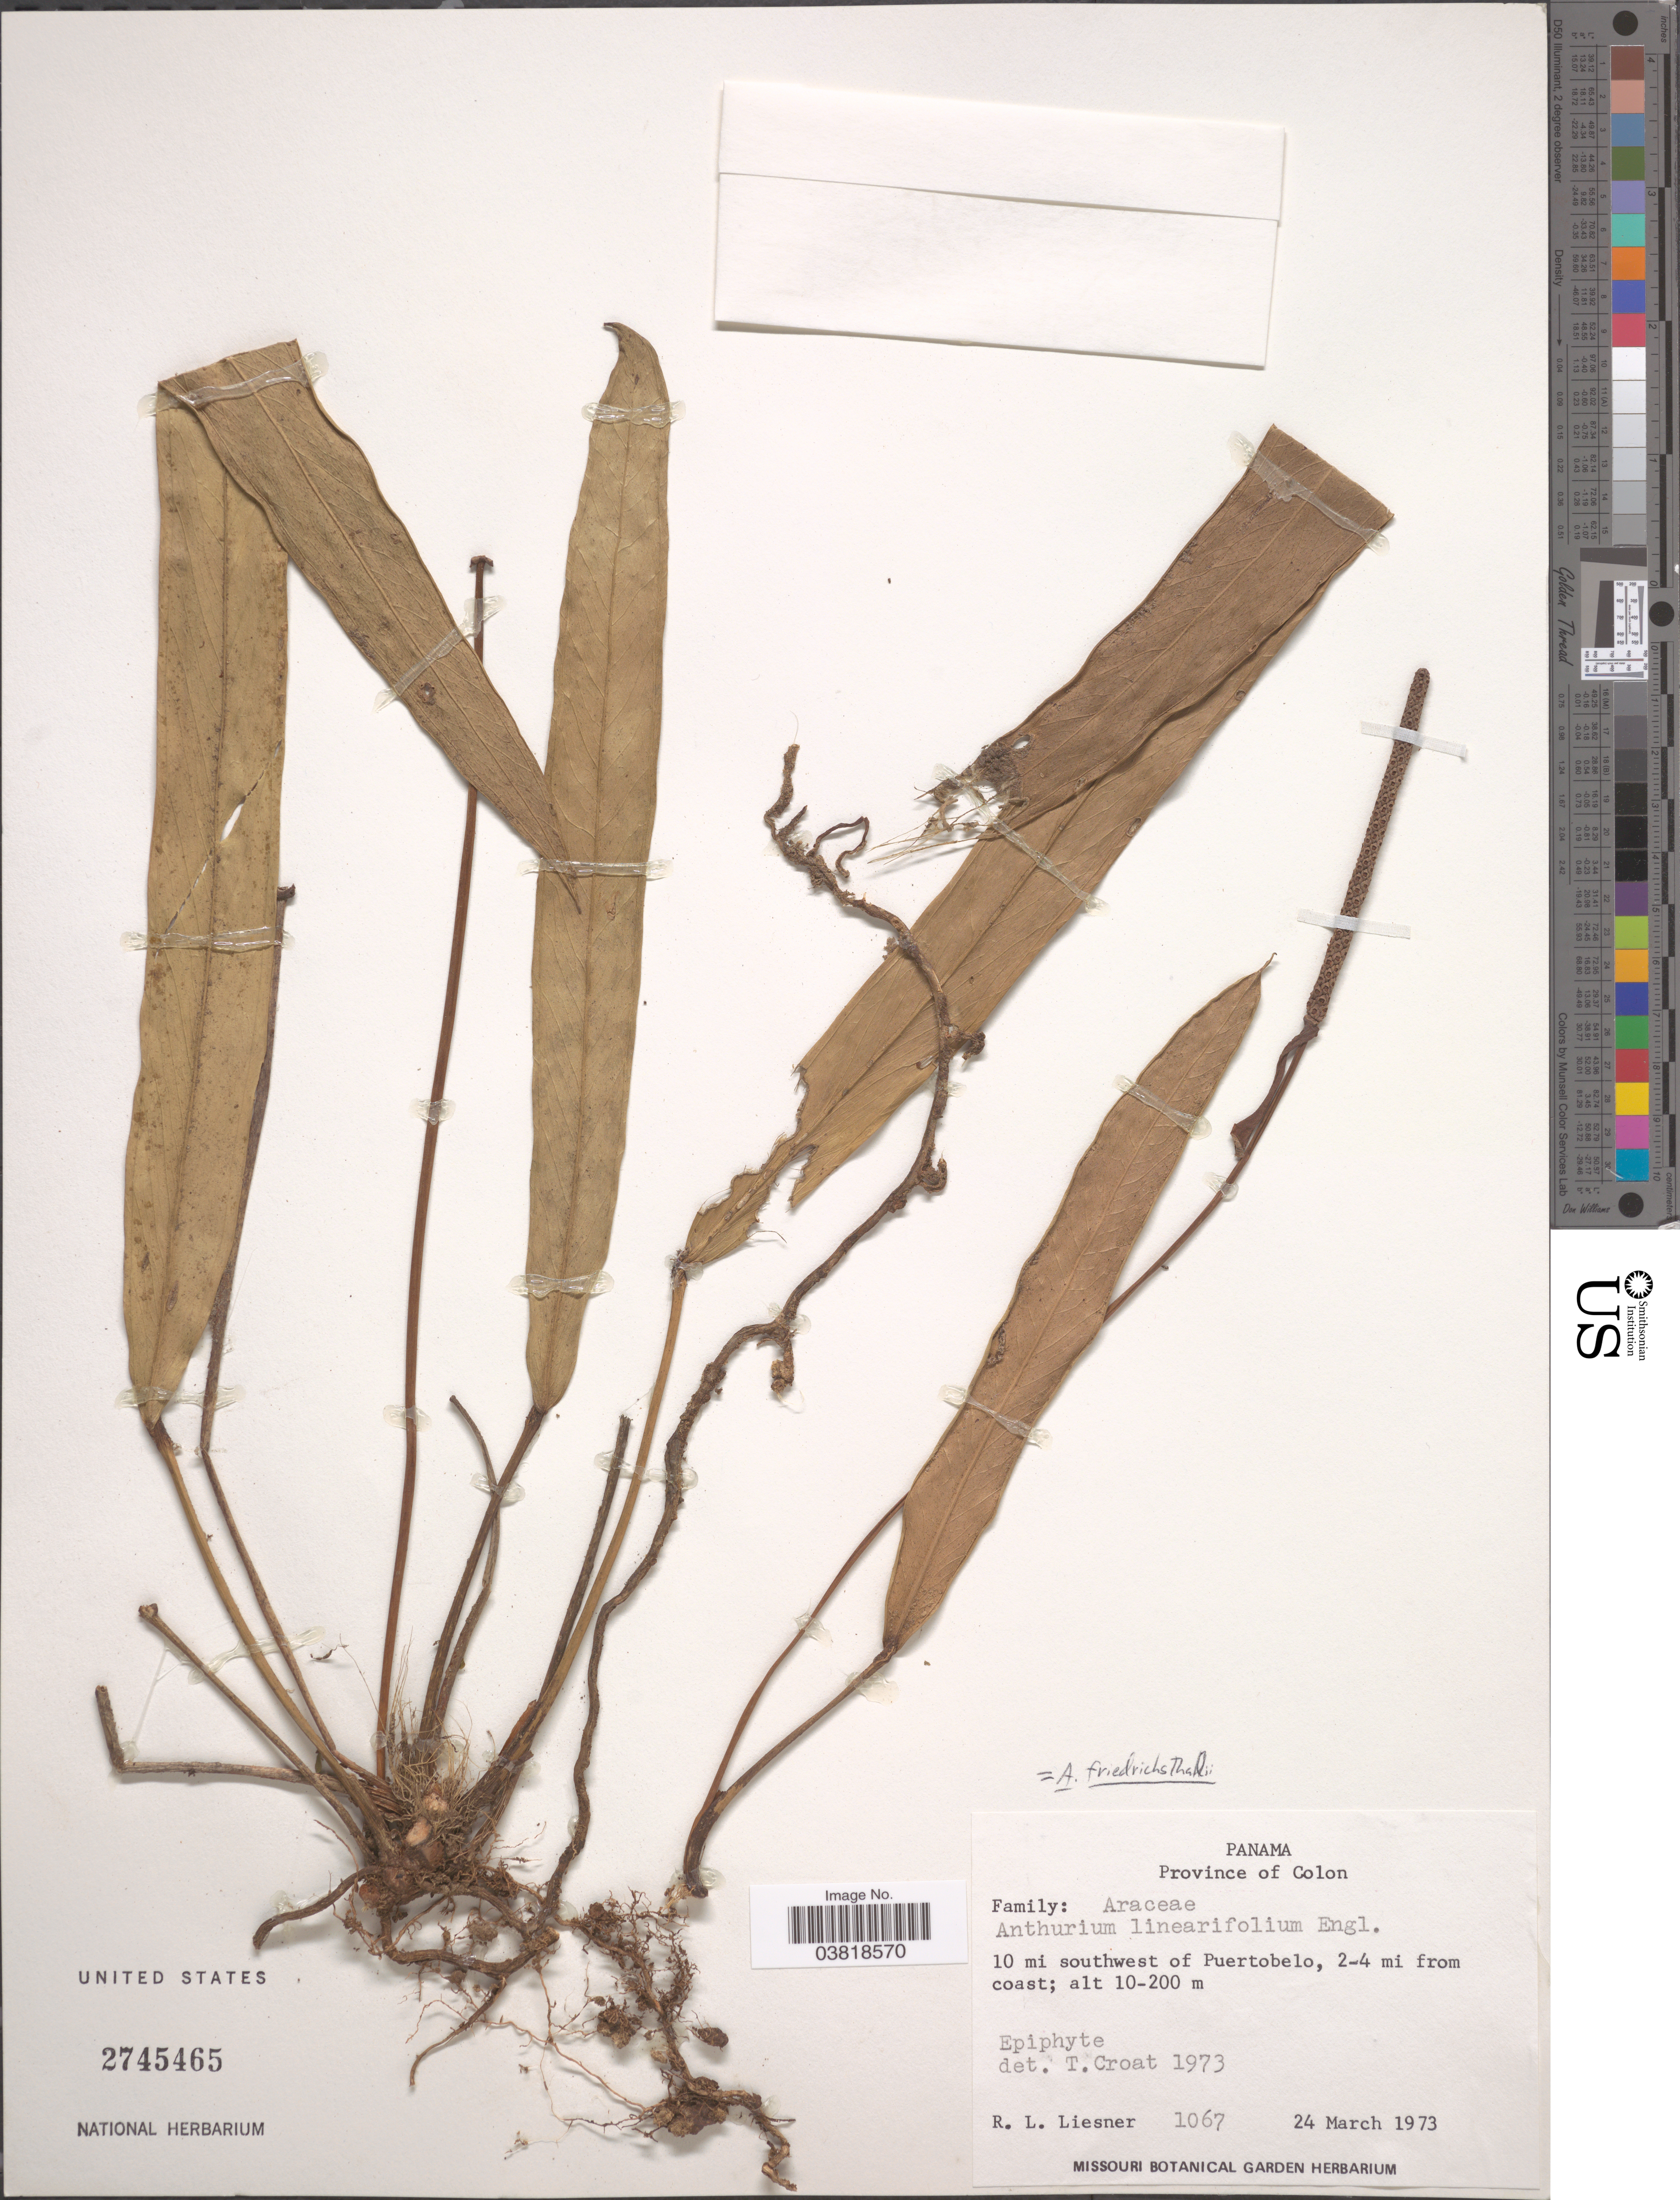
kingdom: Plantae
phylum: Tracheophyta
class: Liliopsida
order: Alismatales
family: Araceae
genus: Anthurium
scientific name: Anthurium friedrichsthalii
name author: Schott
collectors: R. L. Liesner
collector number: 1067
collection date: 1973-03-24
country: Panama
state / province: Colón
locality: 10 mi southwest of Puertobelo, 2-4 mi from coast.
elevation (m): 10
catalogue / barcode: US 2745465